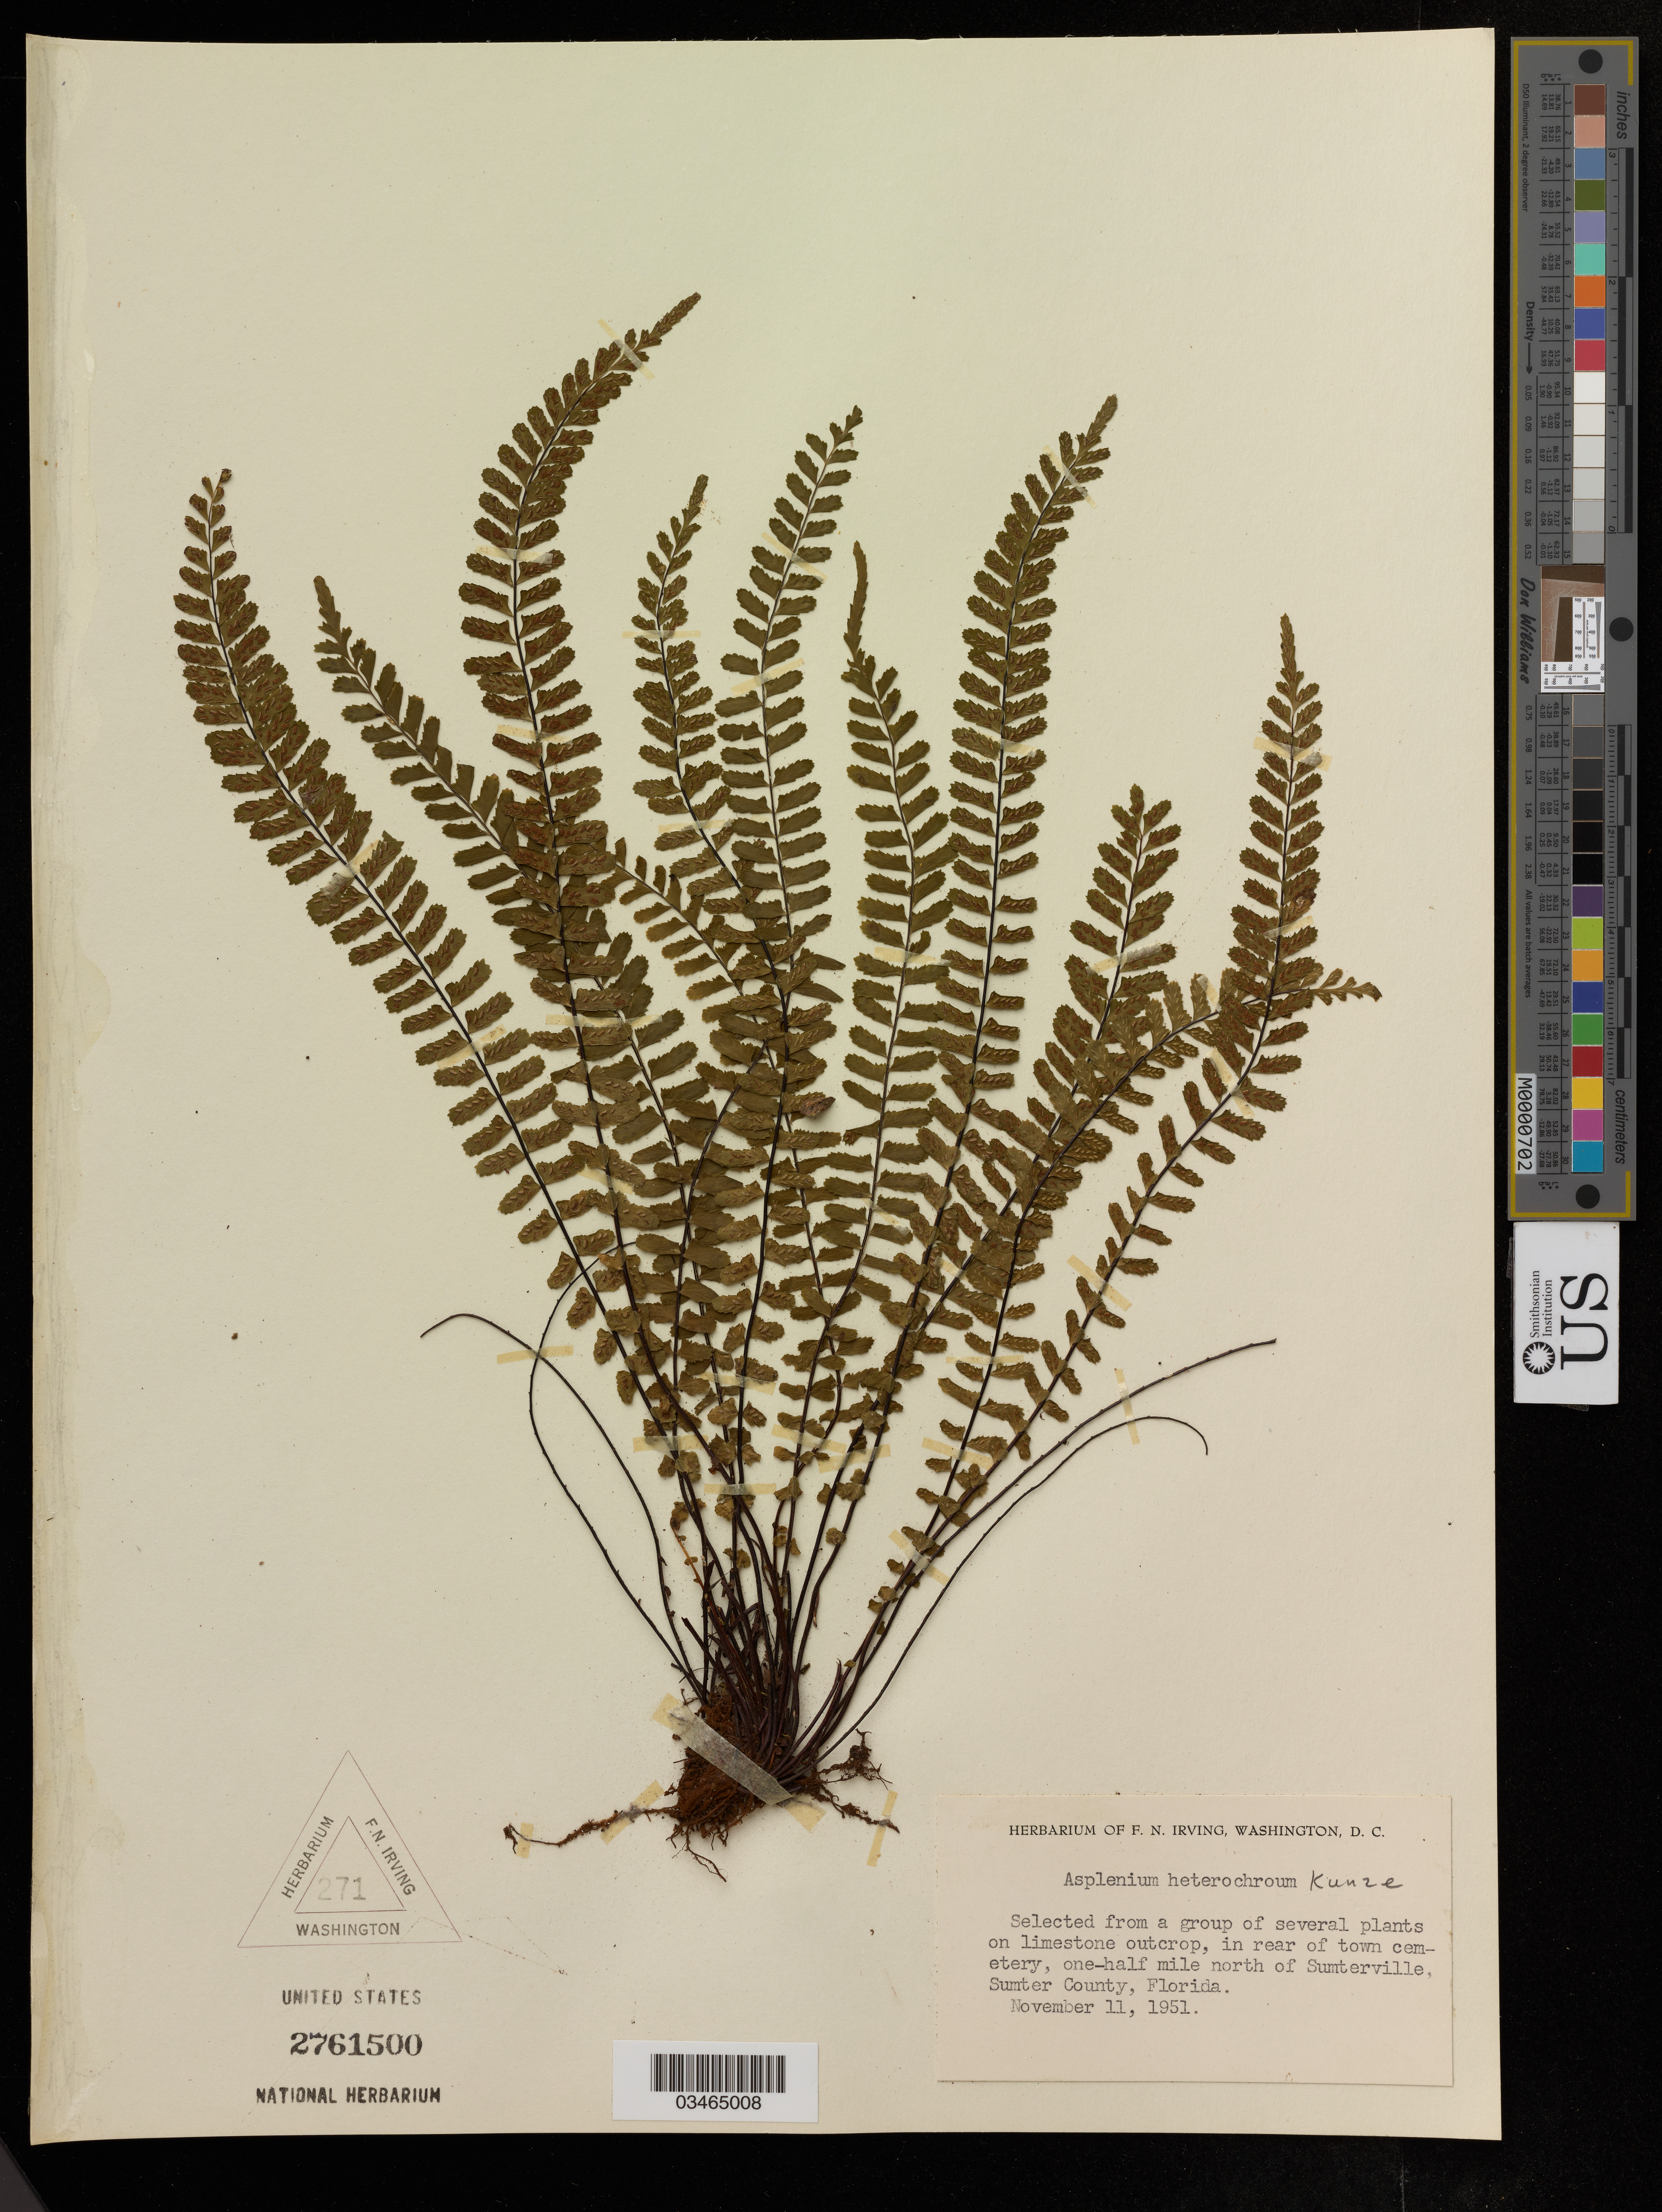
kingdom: Plantae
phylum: Tracheophyta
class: Polypodiopsida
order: Polypodiales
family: Aspleniaceae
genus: Asplenium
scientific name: Asplenium heterochroum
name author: Kunze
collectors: ex herb. F.N. Irving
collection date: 1951-11-11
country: United States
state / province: Florida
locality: In rear of town cemetery, one-half mile north of Sumterville, Sumter County.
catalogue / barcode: US 2761500